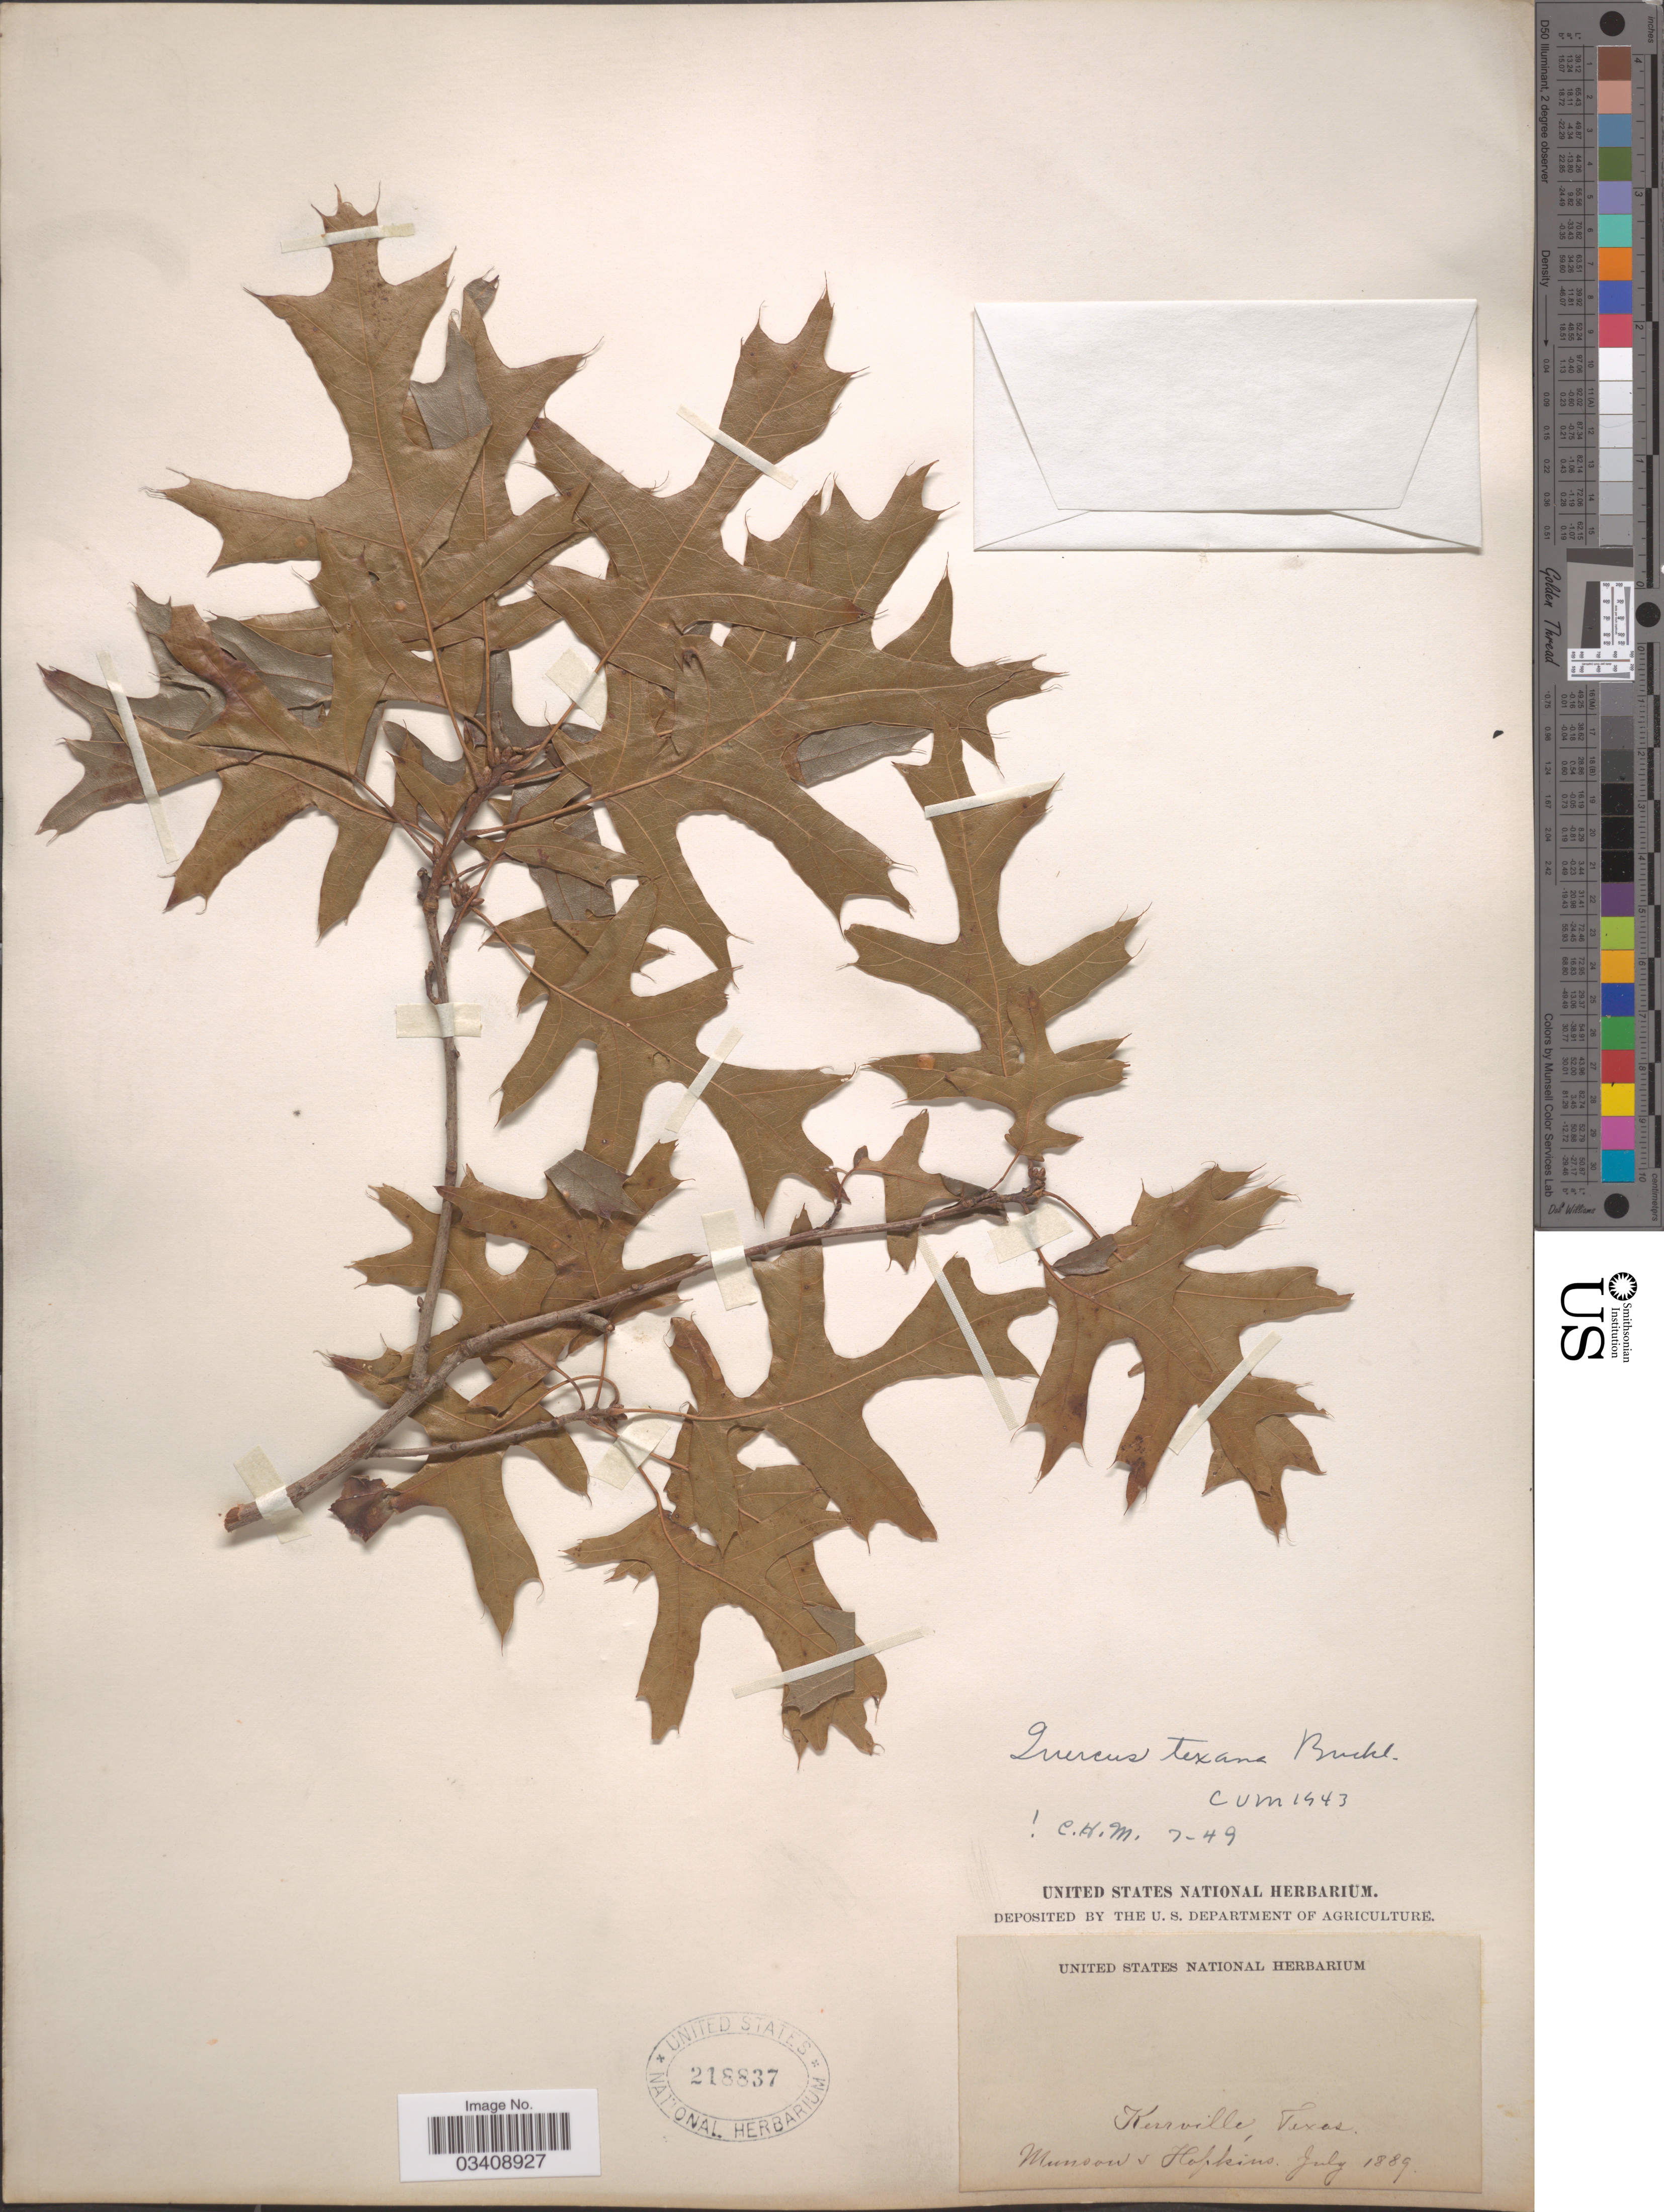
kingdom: Plantae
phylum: Tracheophyta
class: Magnoliopsida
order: Fagales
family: Fagaceae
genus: Quercus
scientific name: Quercus texana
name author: Buckley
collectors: -. Munson & -. Hopkins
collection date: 1889-07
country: United States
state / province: Texas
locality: Kerrville.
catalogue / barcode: US 218837